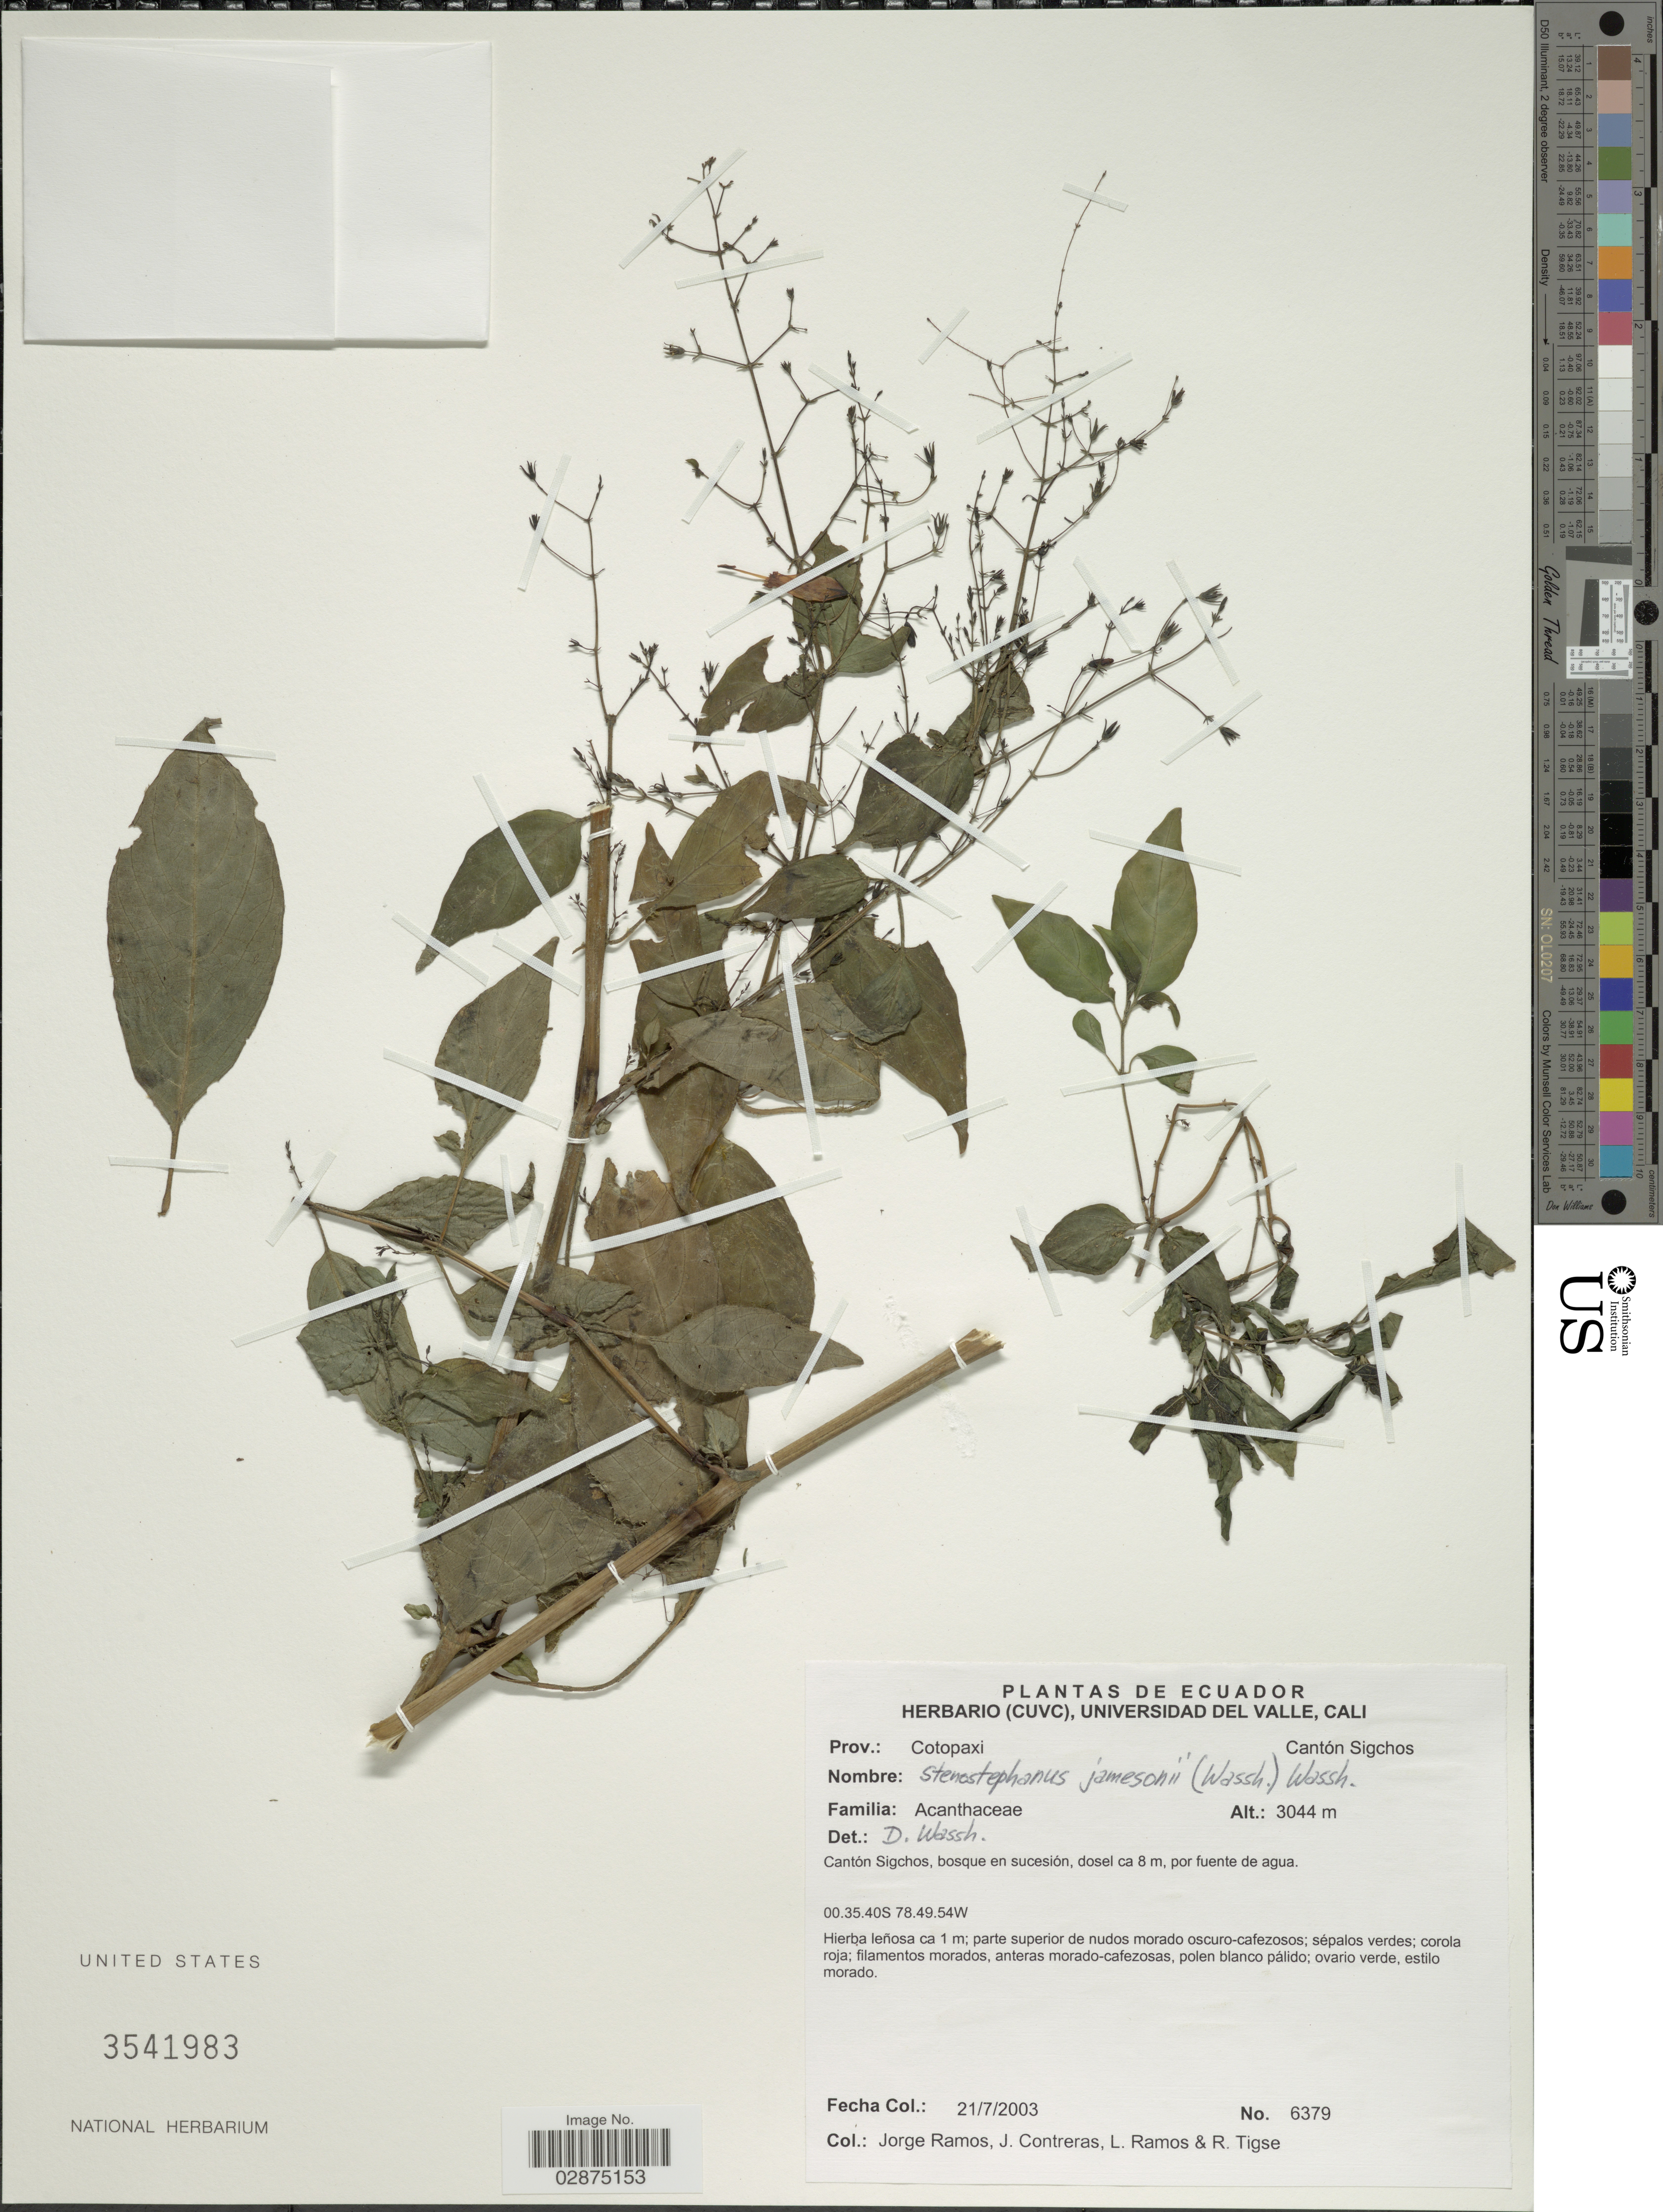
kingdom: Plantae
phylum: Tracheophyta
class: Magnoliopsida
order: Lamiales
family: Acanthaceae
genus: Stenostephanus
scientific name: Stenostephanus jamesonii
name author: (Wassh.) Wassh.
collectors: J. Ramos, J. Contreras, L. Ramos & R. Tigse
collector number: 6379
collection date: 2003-07-21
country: Ecuador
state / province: Cotopaxi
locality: Cantón Sigchos, bosque en sucesión.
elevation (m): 3044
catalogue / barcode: US 3541983